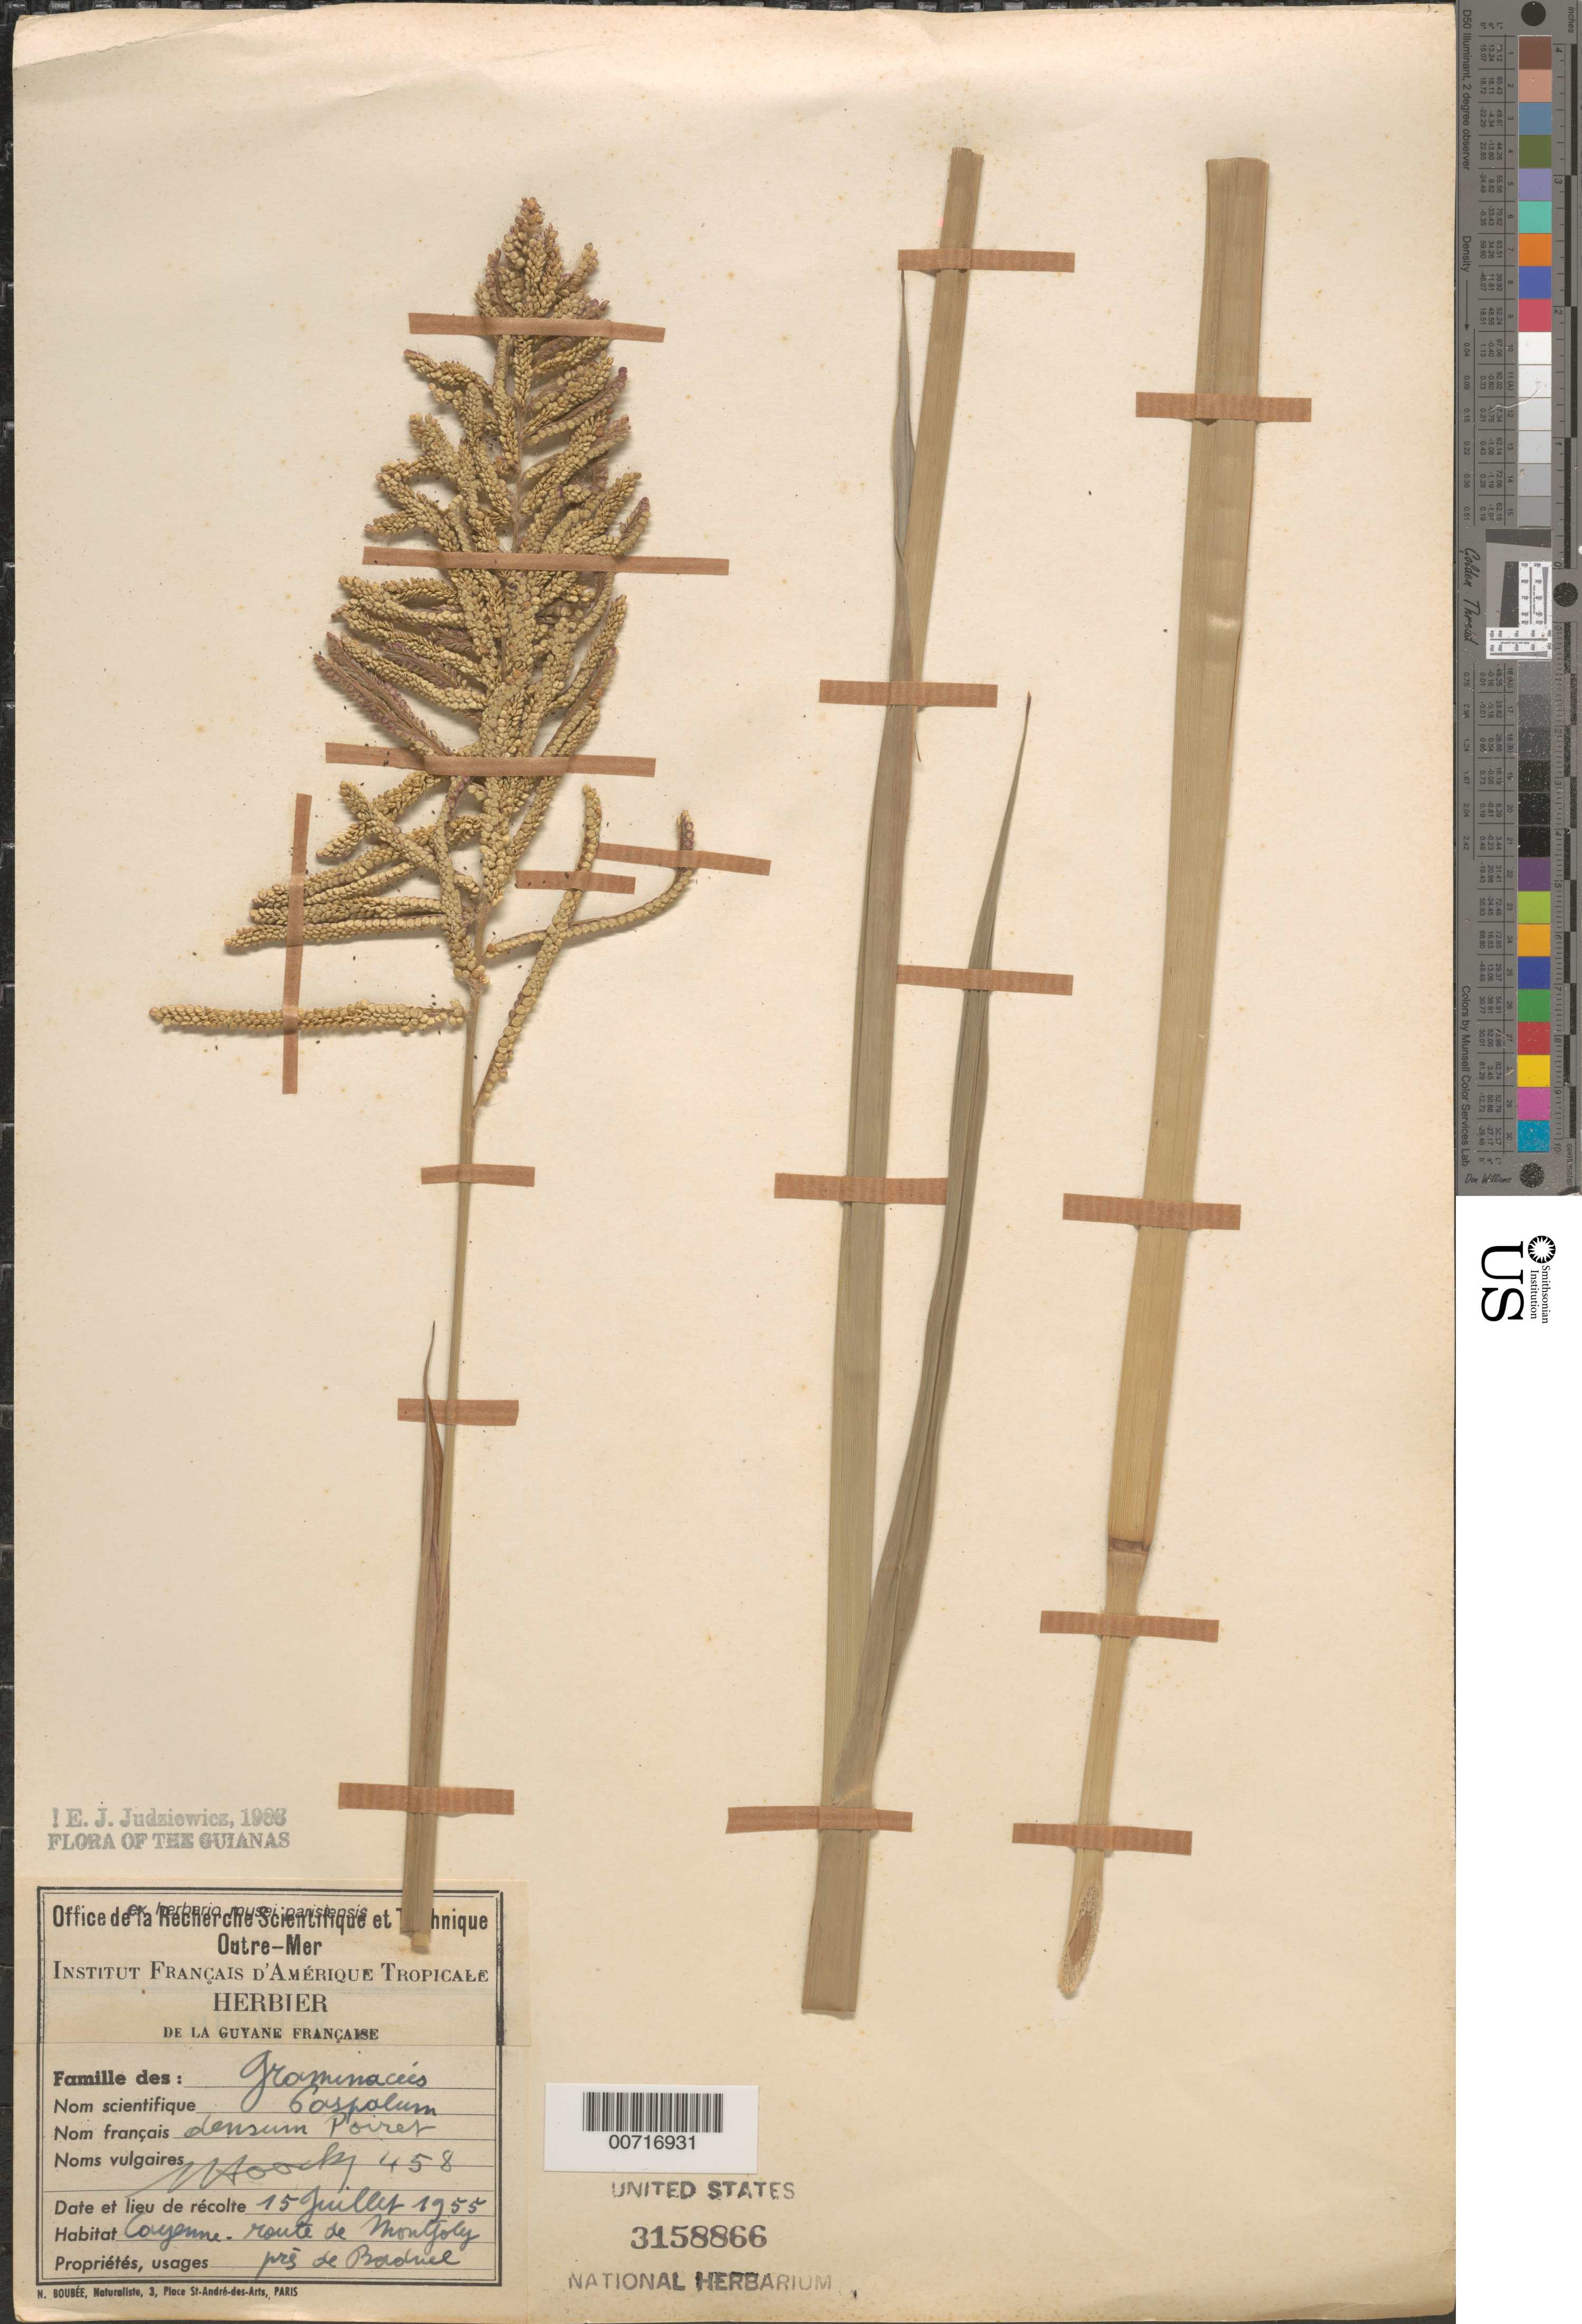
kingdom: Plantae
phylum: Tracheophyta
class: Liliopsida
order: Poales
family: Poaceae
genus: Paspalum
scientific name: Paspalum densum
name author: Poir.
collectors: J. Hoock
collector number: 458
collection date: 1955-07-15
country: French Guiana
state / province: Cayenne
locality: Route de Montjoly prés de Baduel.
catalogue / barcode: US 3158866